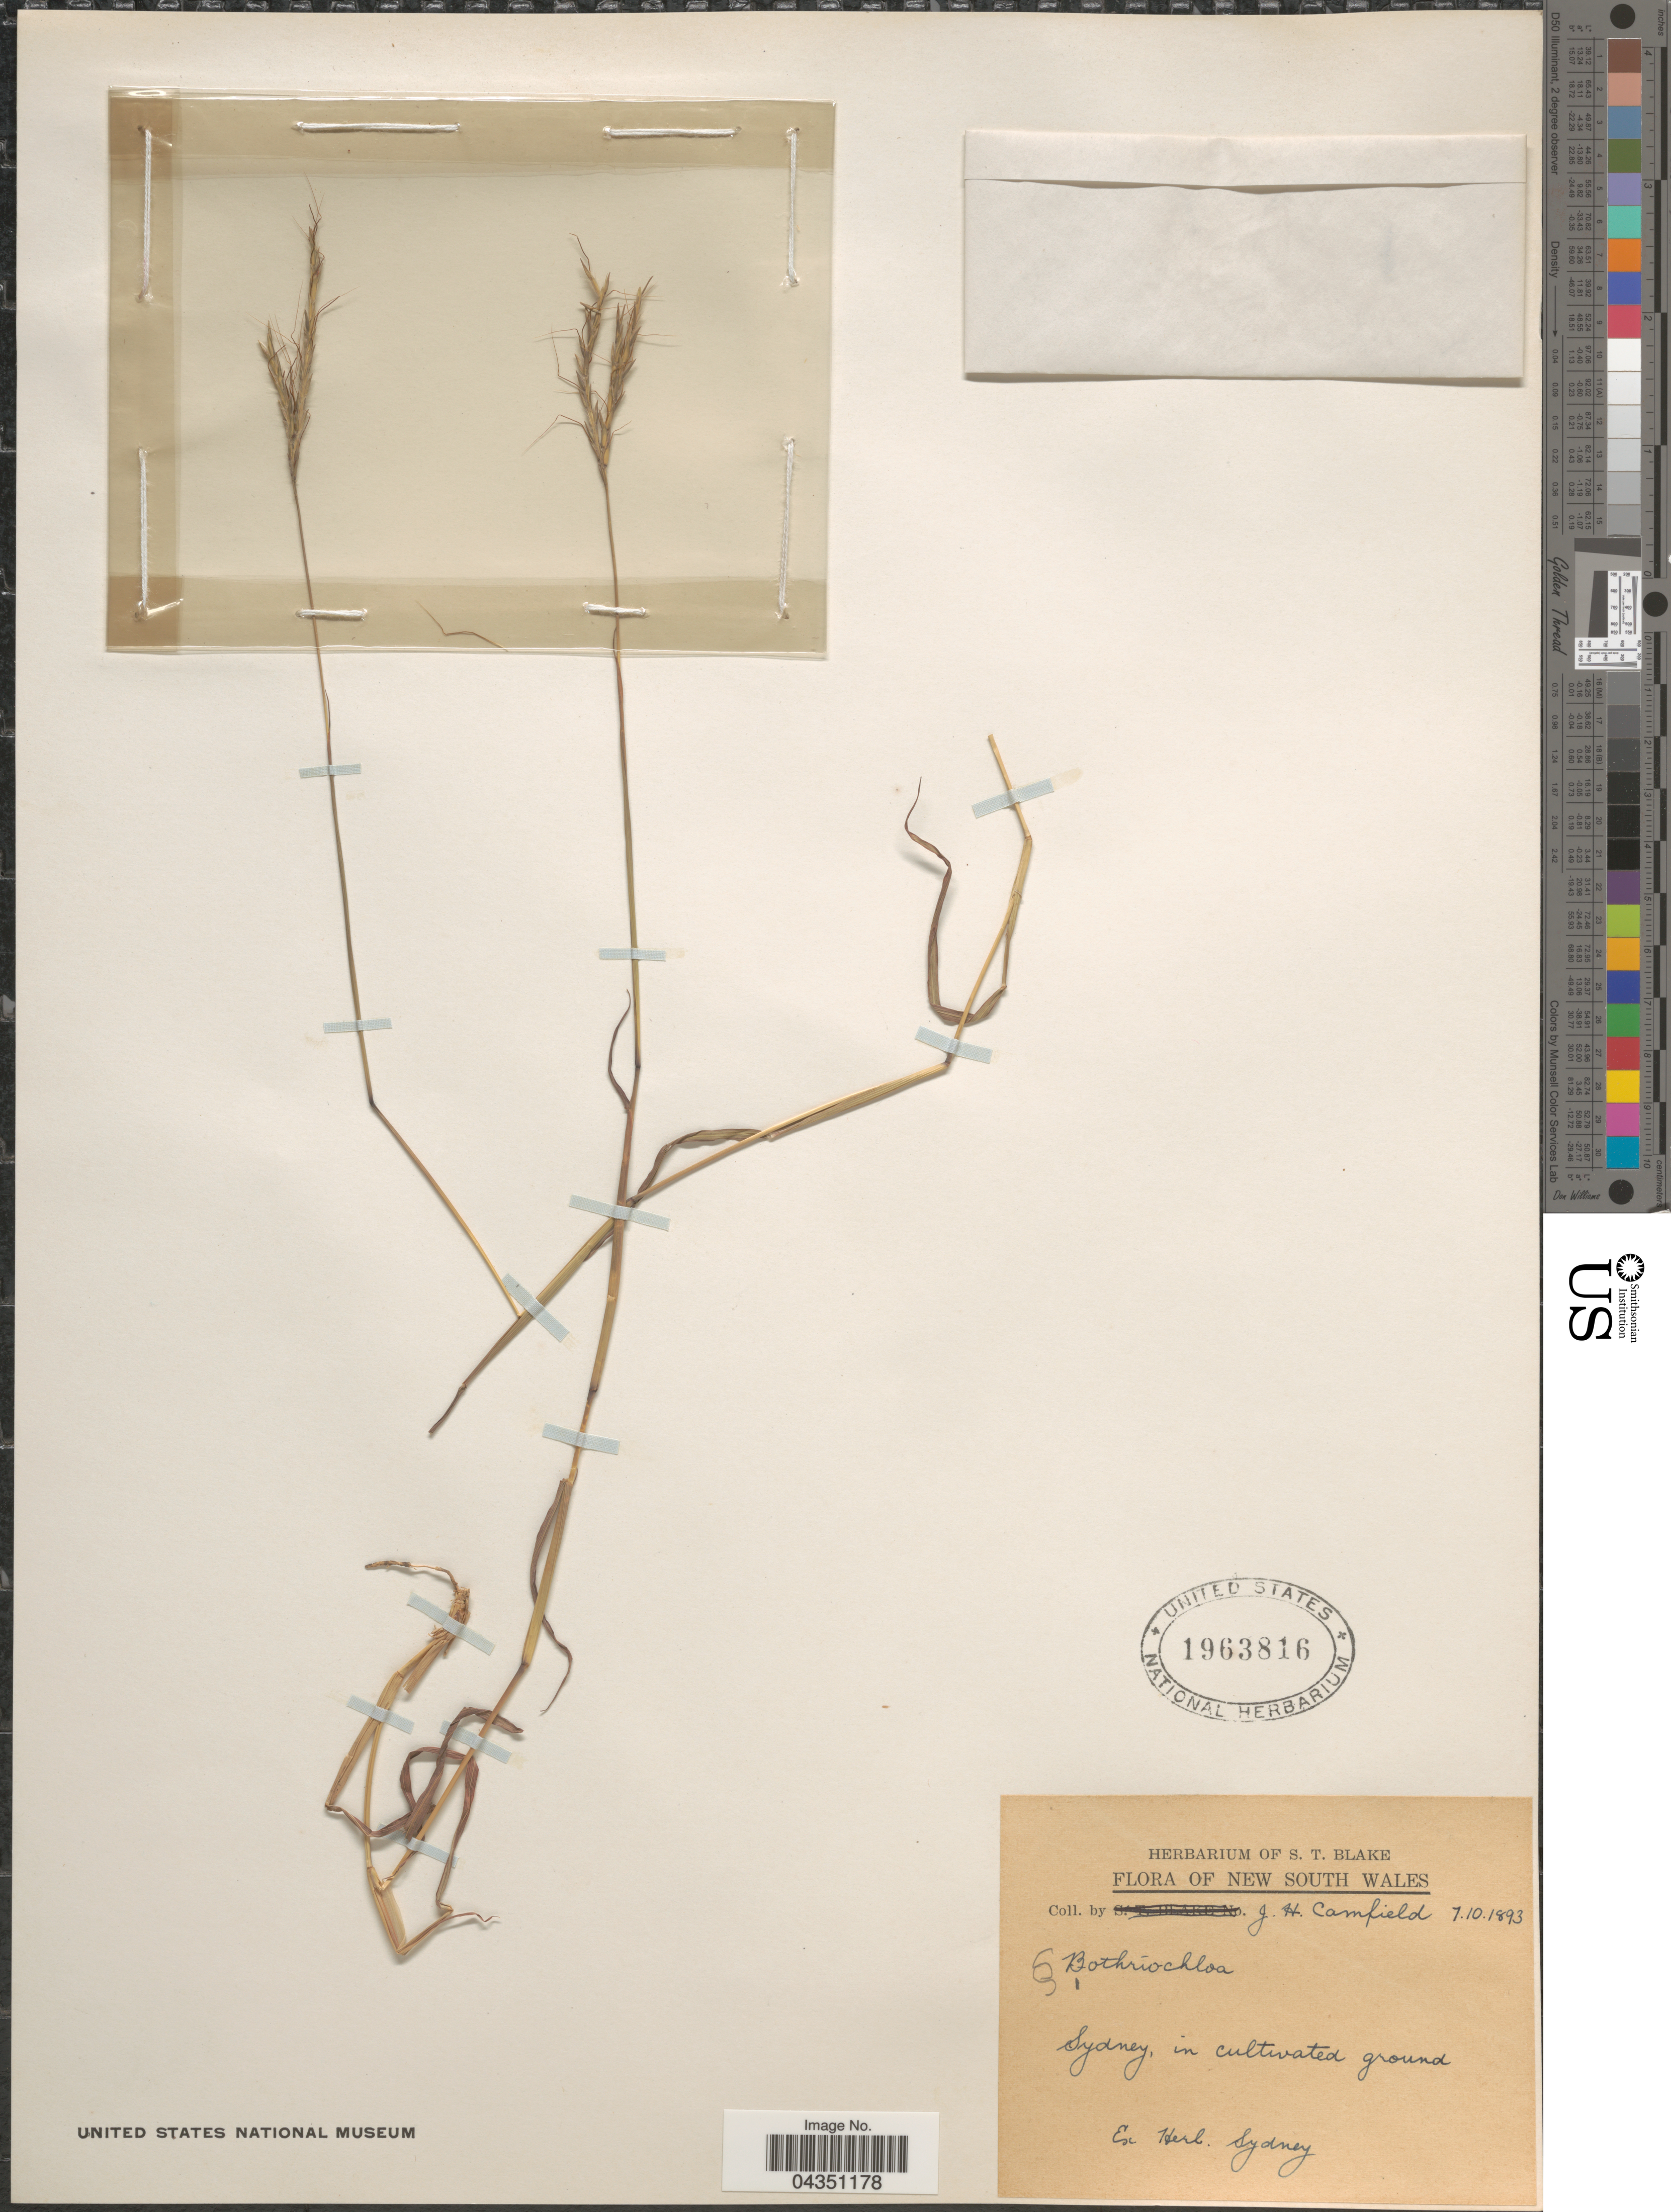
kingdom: Plantae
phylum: Tracheophyta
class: Liliopsida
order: Poales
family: Poaceae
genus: Dichanthium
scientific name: Dichanthium sp.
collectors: J. Camfield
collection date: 1893-10-07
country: Australia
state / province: New South Wales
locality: Sydney.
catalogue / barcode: US 1963816